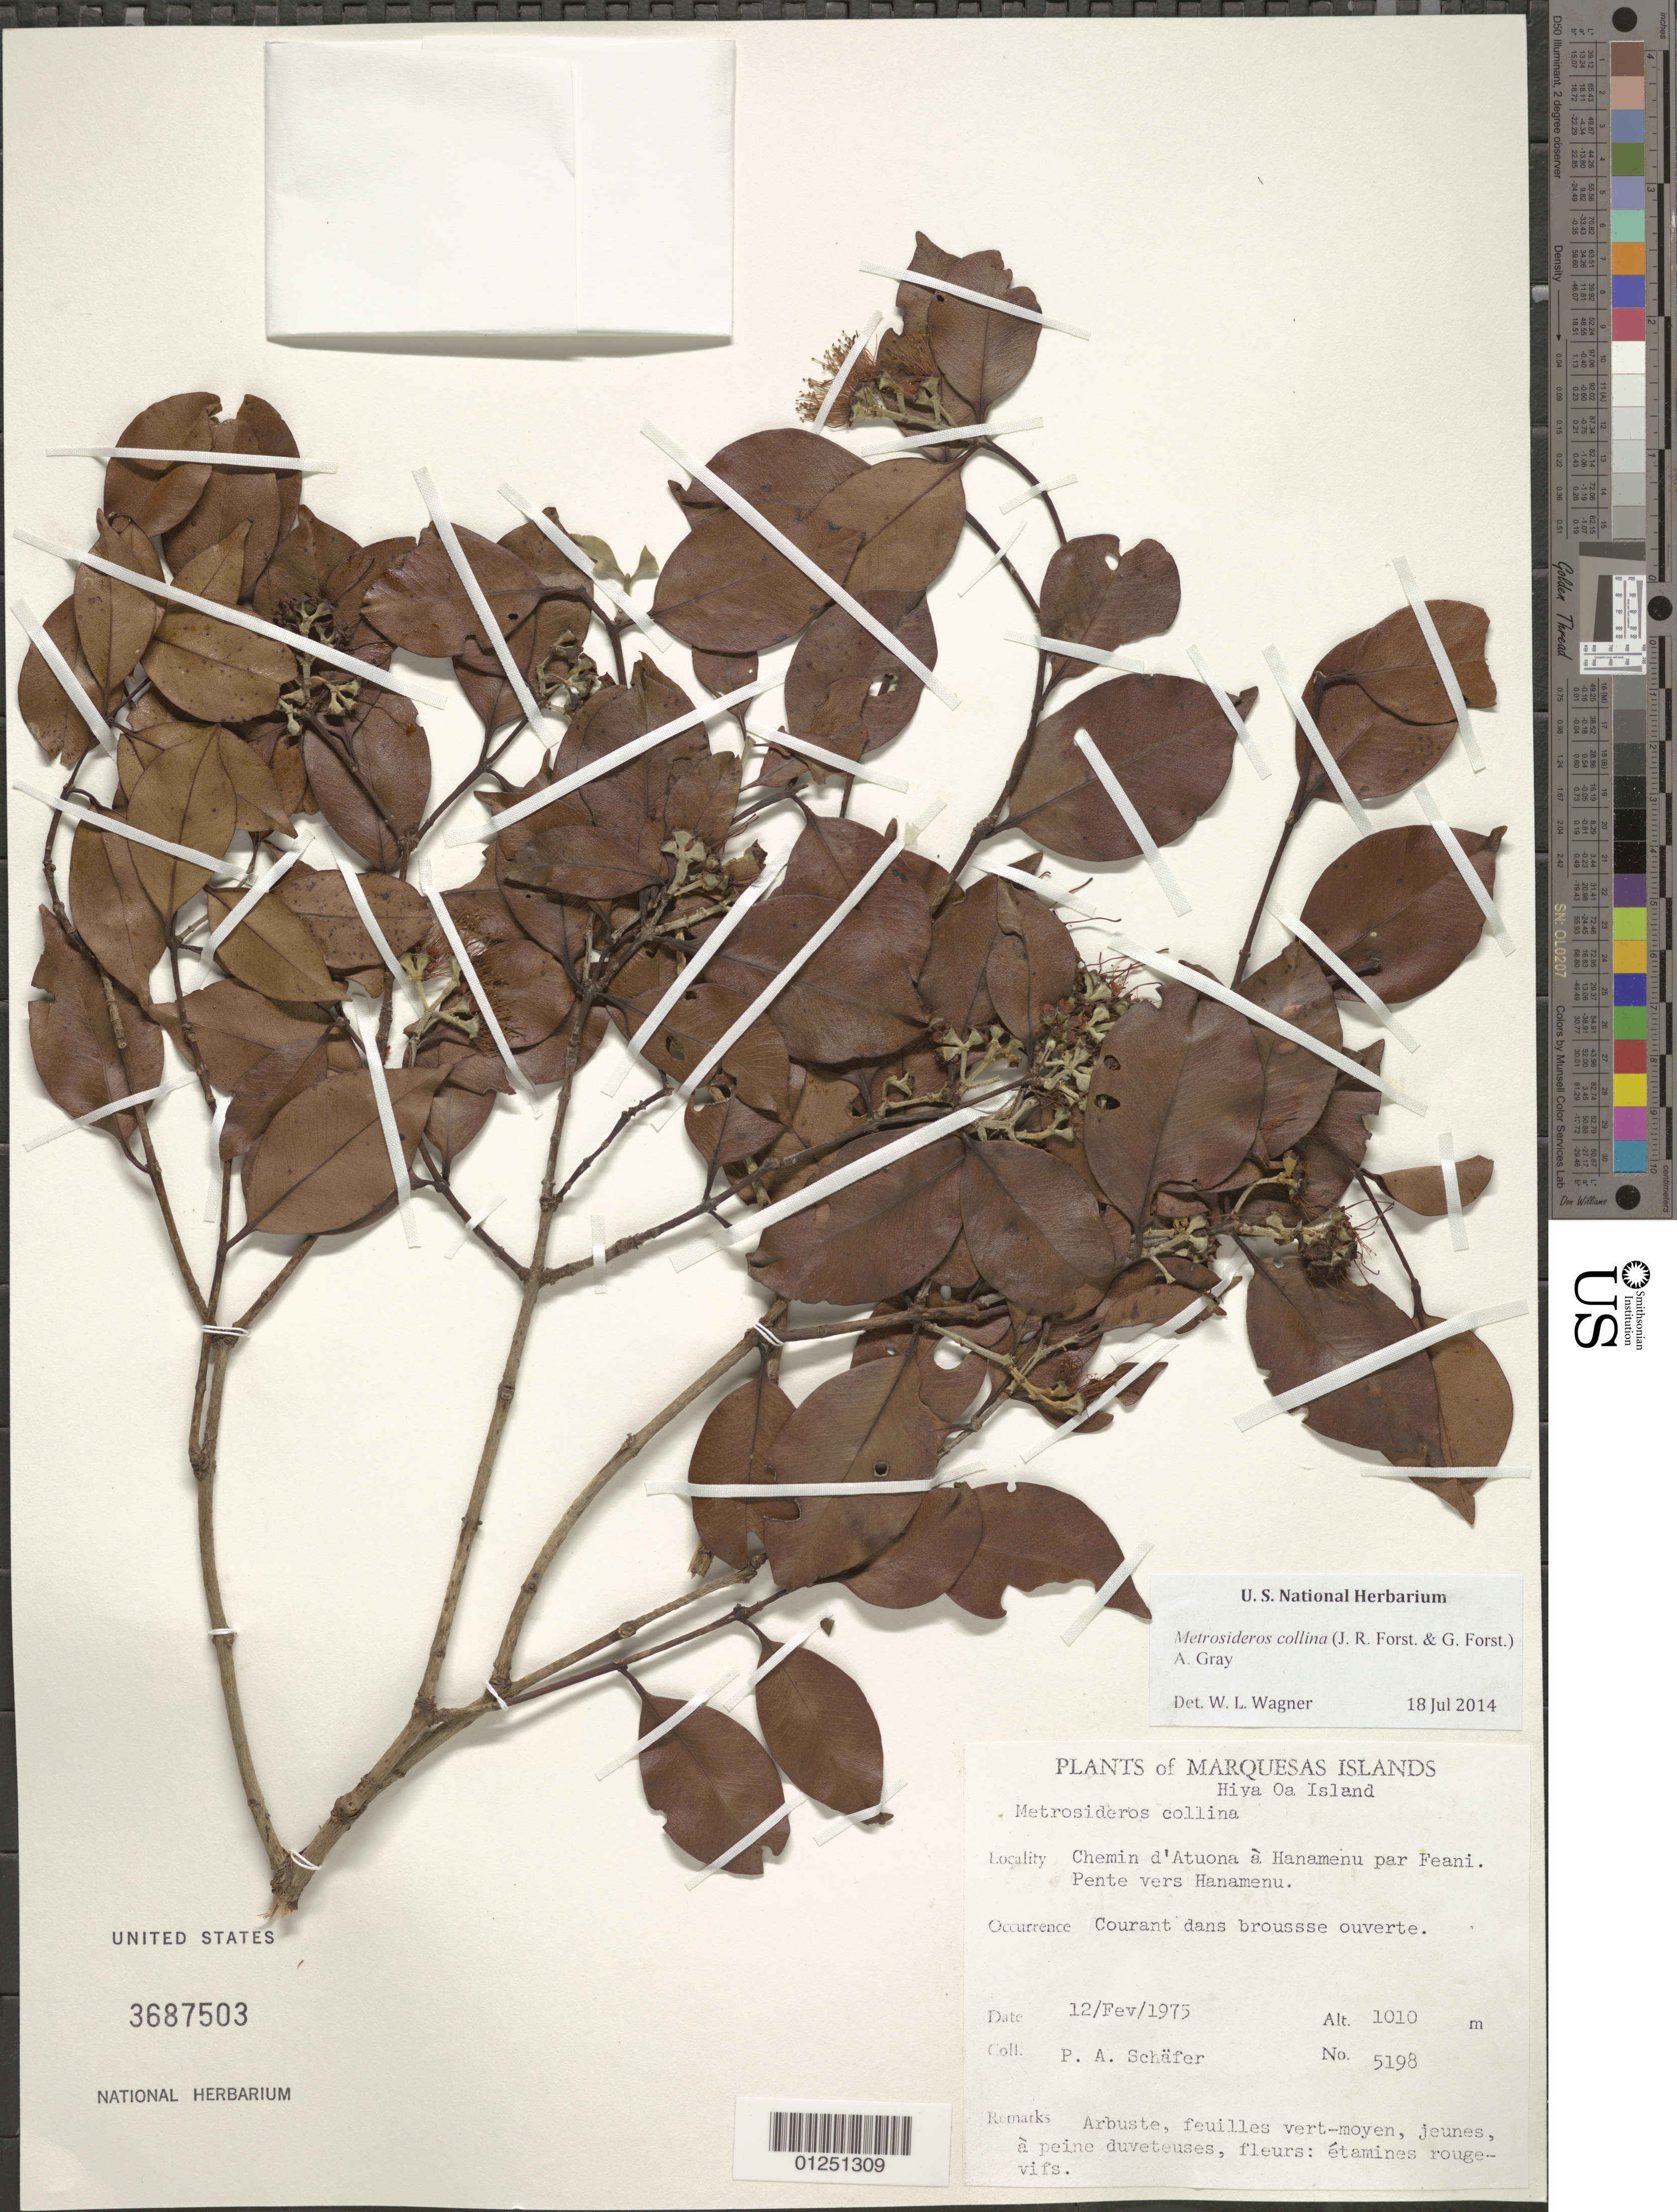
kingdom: Plantae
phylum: Tracheophyta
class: Magnoliopsida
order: Myrtales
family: Myrtaceae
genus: Metrosideros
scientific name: Metrosideros collina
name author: (J.R. Forst. & G. Forst.) A. Gray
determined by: Wagner, W. L., (BOT), Smithsonian Institution - National Museum of Natural History (UNITED STATES)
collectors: P. A. Schäfer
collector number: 5198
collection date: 1975-02-12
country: French Polynesia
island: Hiva Oa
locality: Chemin d'Atuona à Hanamenu par Feani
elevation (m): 1010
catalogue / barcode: US 3687503